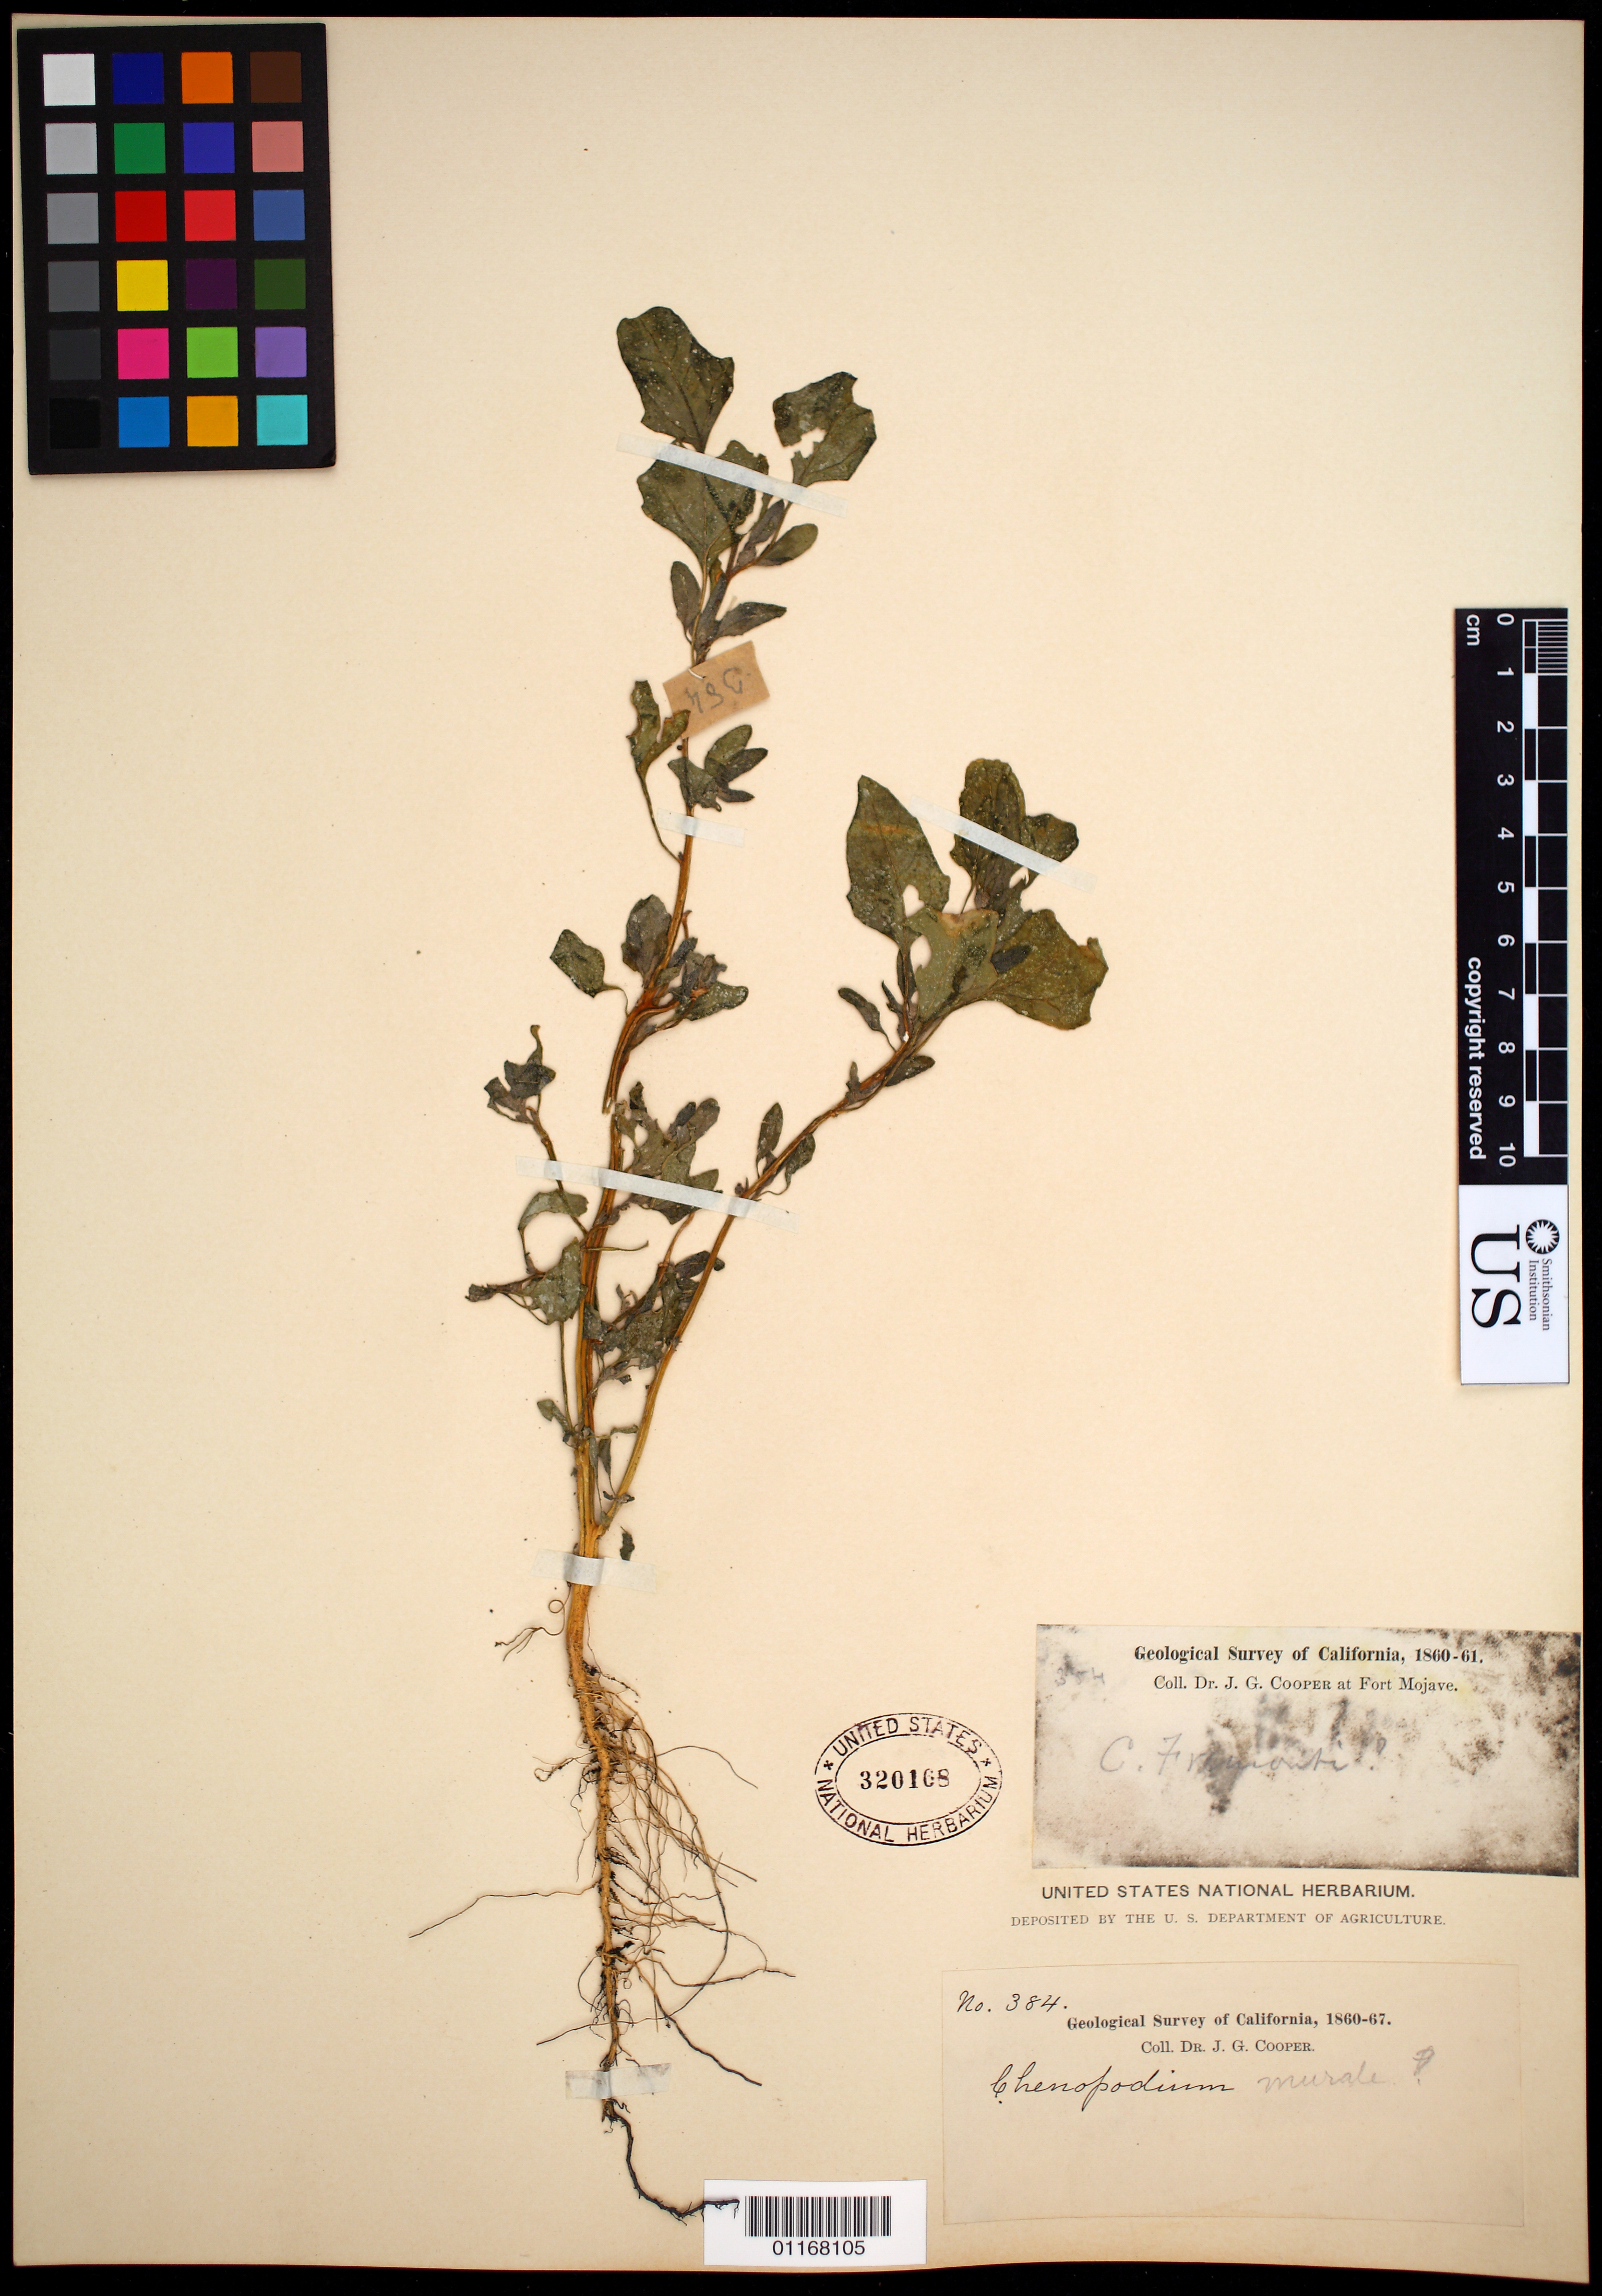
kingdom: Plantae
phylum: Tracheophyta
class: Magnoliopsida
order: Caryophyllales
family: Amaranthaceae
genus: Chenopodium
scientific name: Chenopodium murale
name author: L.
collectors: J. G. Cooper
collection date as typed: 1860 to -- --- 1867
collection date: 1860/1867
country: United States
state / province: California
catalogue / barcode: US 320168